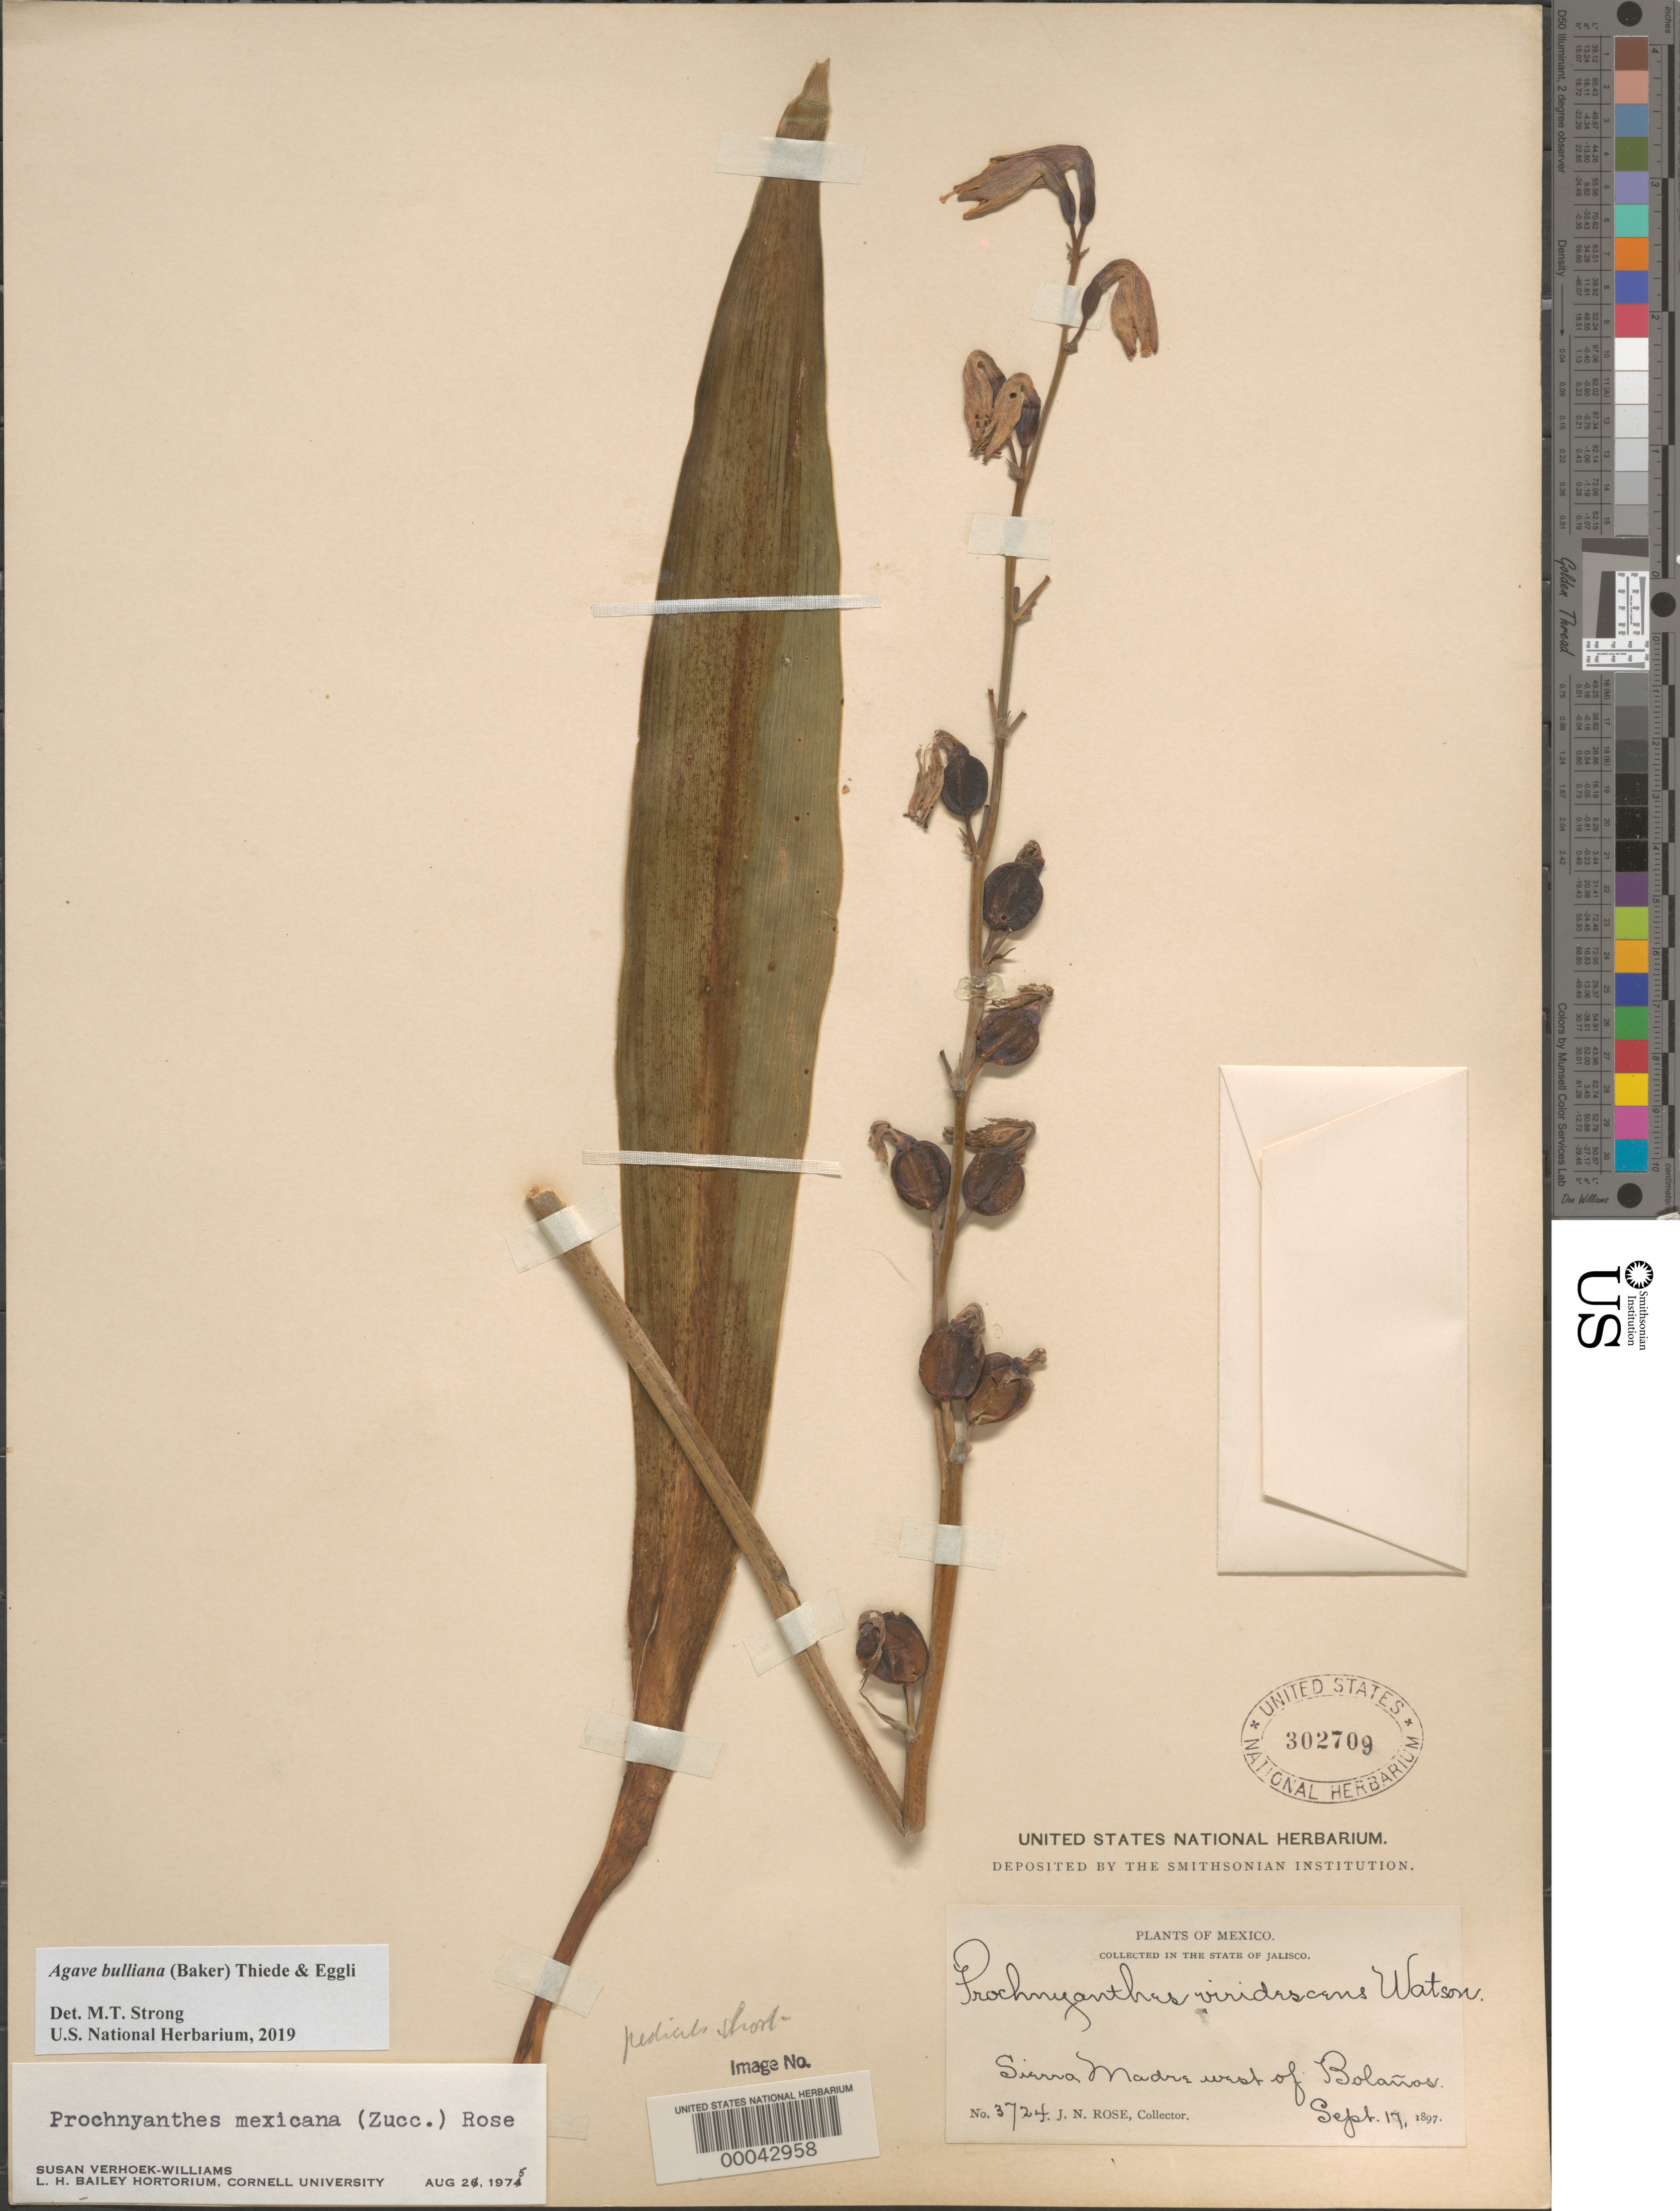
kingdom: Plantae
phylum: Tracheophyta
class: Liliopsida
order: Asparagales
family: Asparagaceae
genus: Agave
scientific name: Agave bulliana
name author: (Baker) Thiede & Eggli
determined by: Strong, Mark T., (BOT), Smithsonian Institution - National Museum of Natural History (UNITED STATES)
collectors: J. N. Rose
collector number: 3724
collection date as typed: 17 Sep 1897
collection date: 1897-09-17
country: Mexico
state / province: Jalisco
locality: Sierra Madre, W of Bolanos.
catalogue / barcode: US 302709